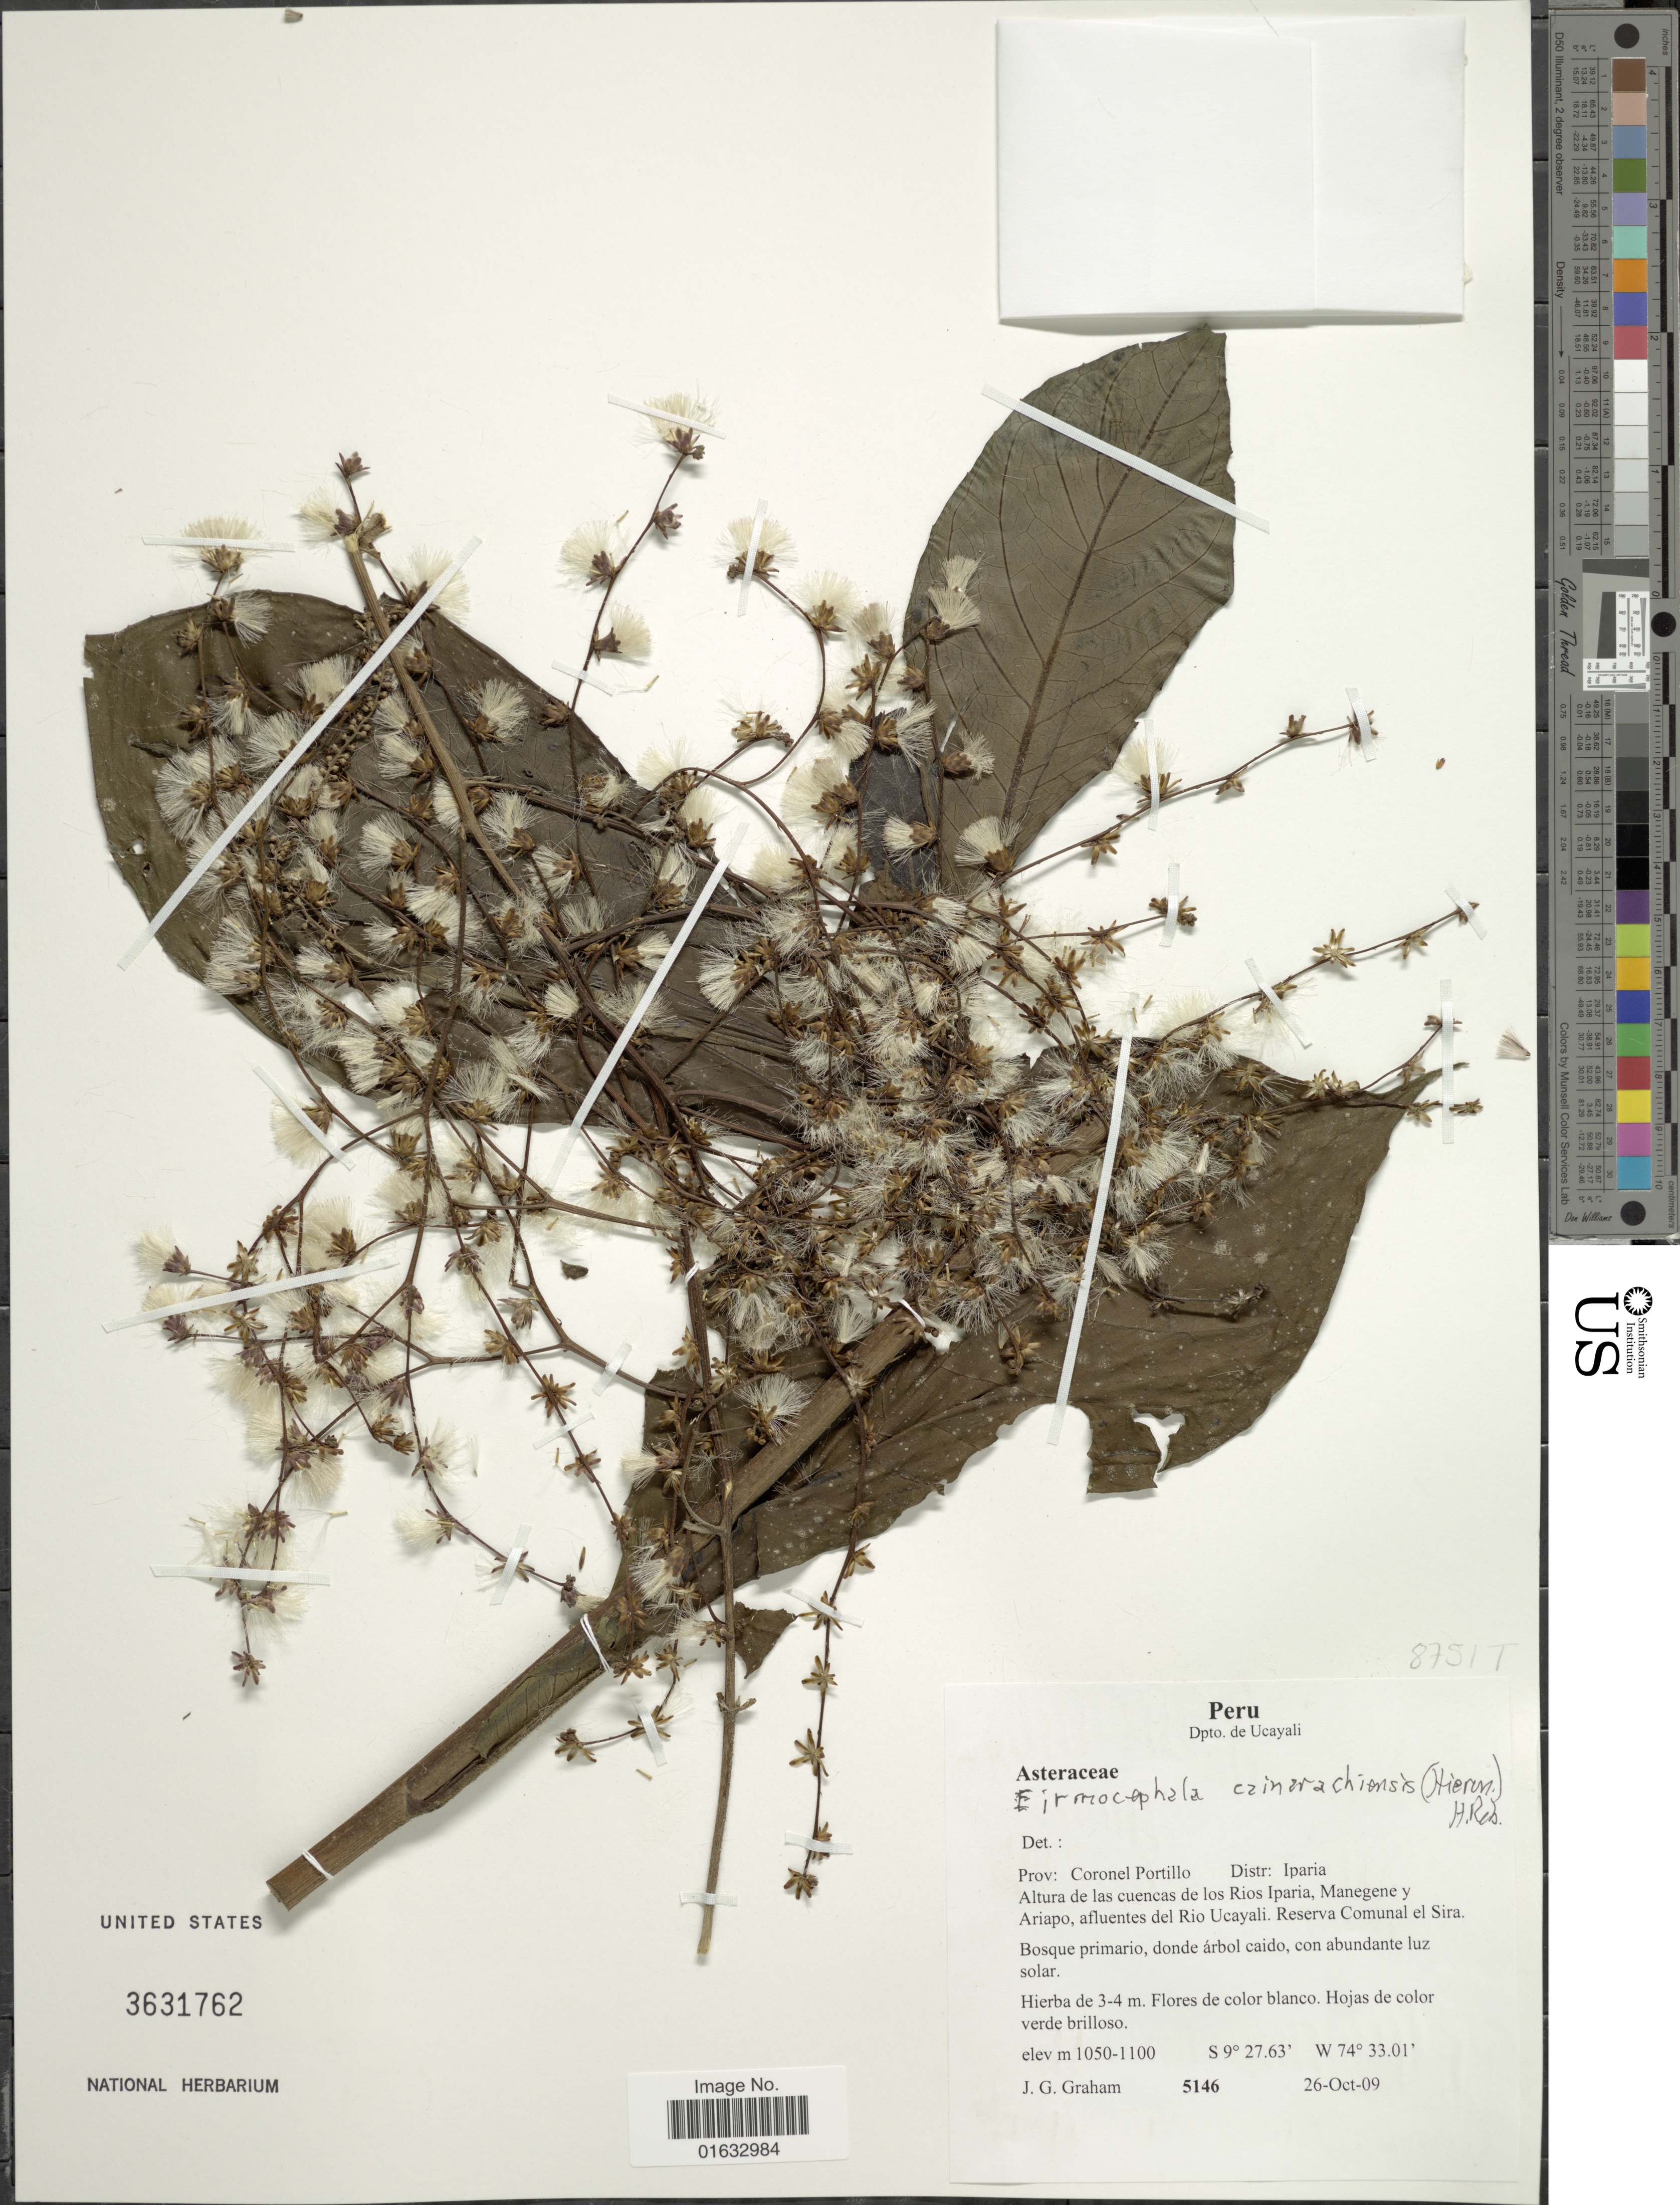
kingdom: Plantae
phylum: Tracheophyta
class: Magnoliopsida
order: Asterales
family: Asteraceae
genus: Eirmocephala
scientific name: Eirmocephala cainarachiensis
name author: (Hieron.) H. Rob.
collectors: J. Graham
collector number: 5146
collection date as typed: Transcribed d/m/y: 26/10/9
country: Peru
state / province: Ucayali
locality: Peru, Dpto. de Ucayali, Prov: Coronel Portillo, Distr: Iparia, Altura de las cuencas de los Rios Iparia, Manegene y Ariapo, afluentes del Rio Ucayali.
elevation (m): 1050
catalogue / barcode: US 3631762